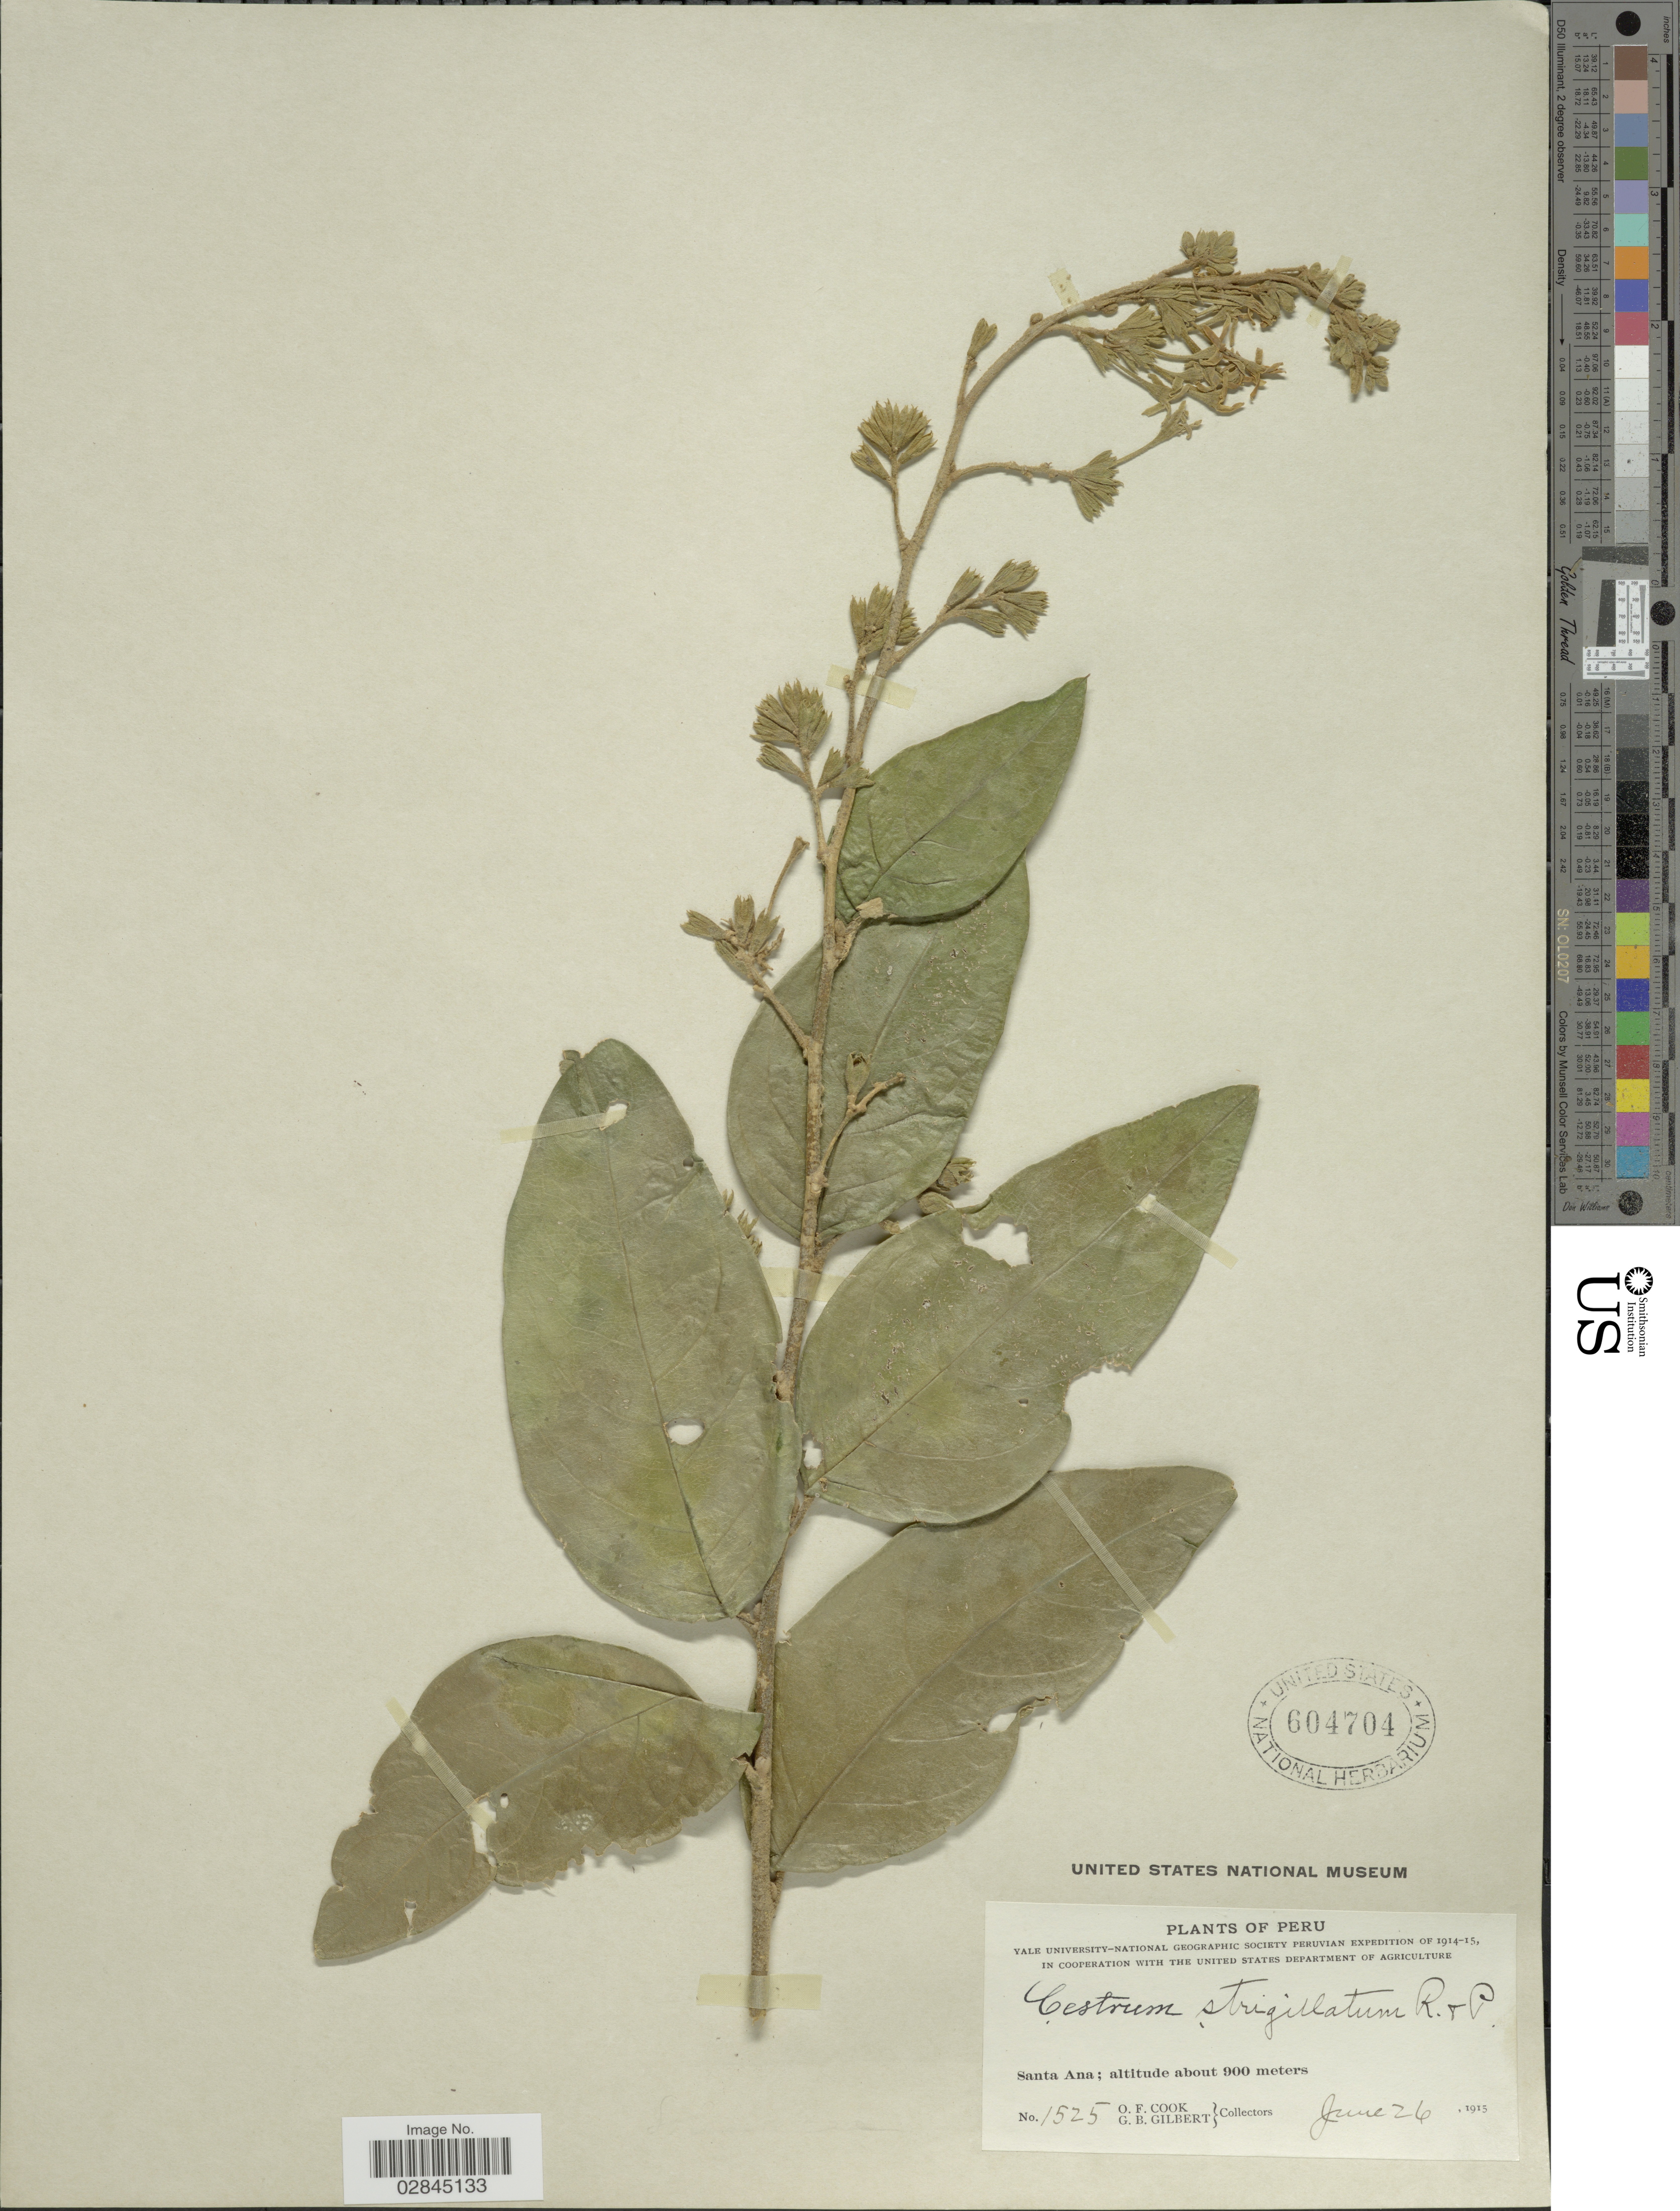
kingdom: Plantae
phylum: Tracheophyta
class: Magnoliopsida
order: Solanales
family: Solanaceae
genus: Cestrum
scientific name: Cestrum strigilatum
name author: Ruiz & Pav.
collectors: O. F. Cook & G. B. Gilbert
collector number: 1525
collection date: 1915-06-26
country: Peru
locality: Santa Ana.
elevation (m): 900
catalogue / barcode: US 604704